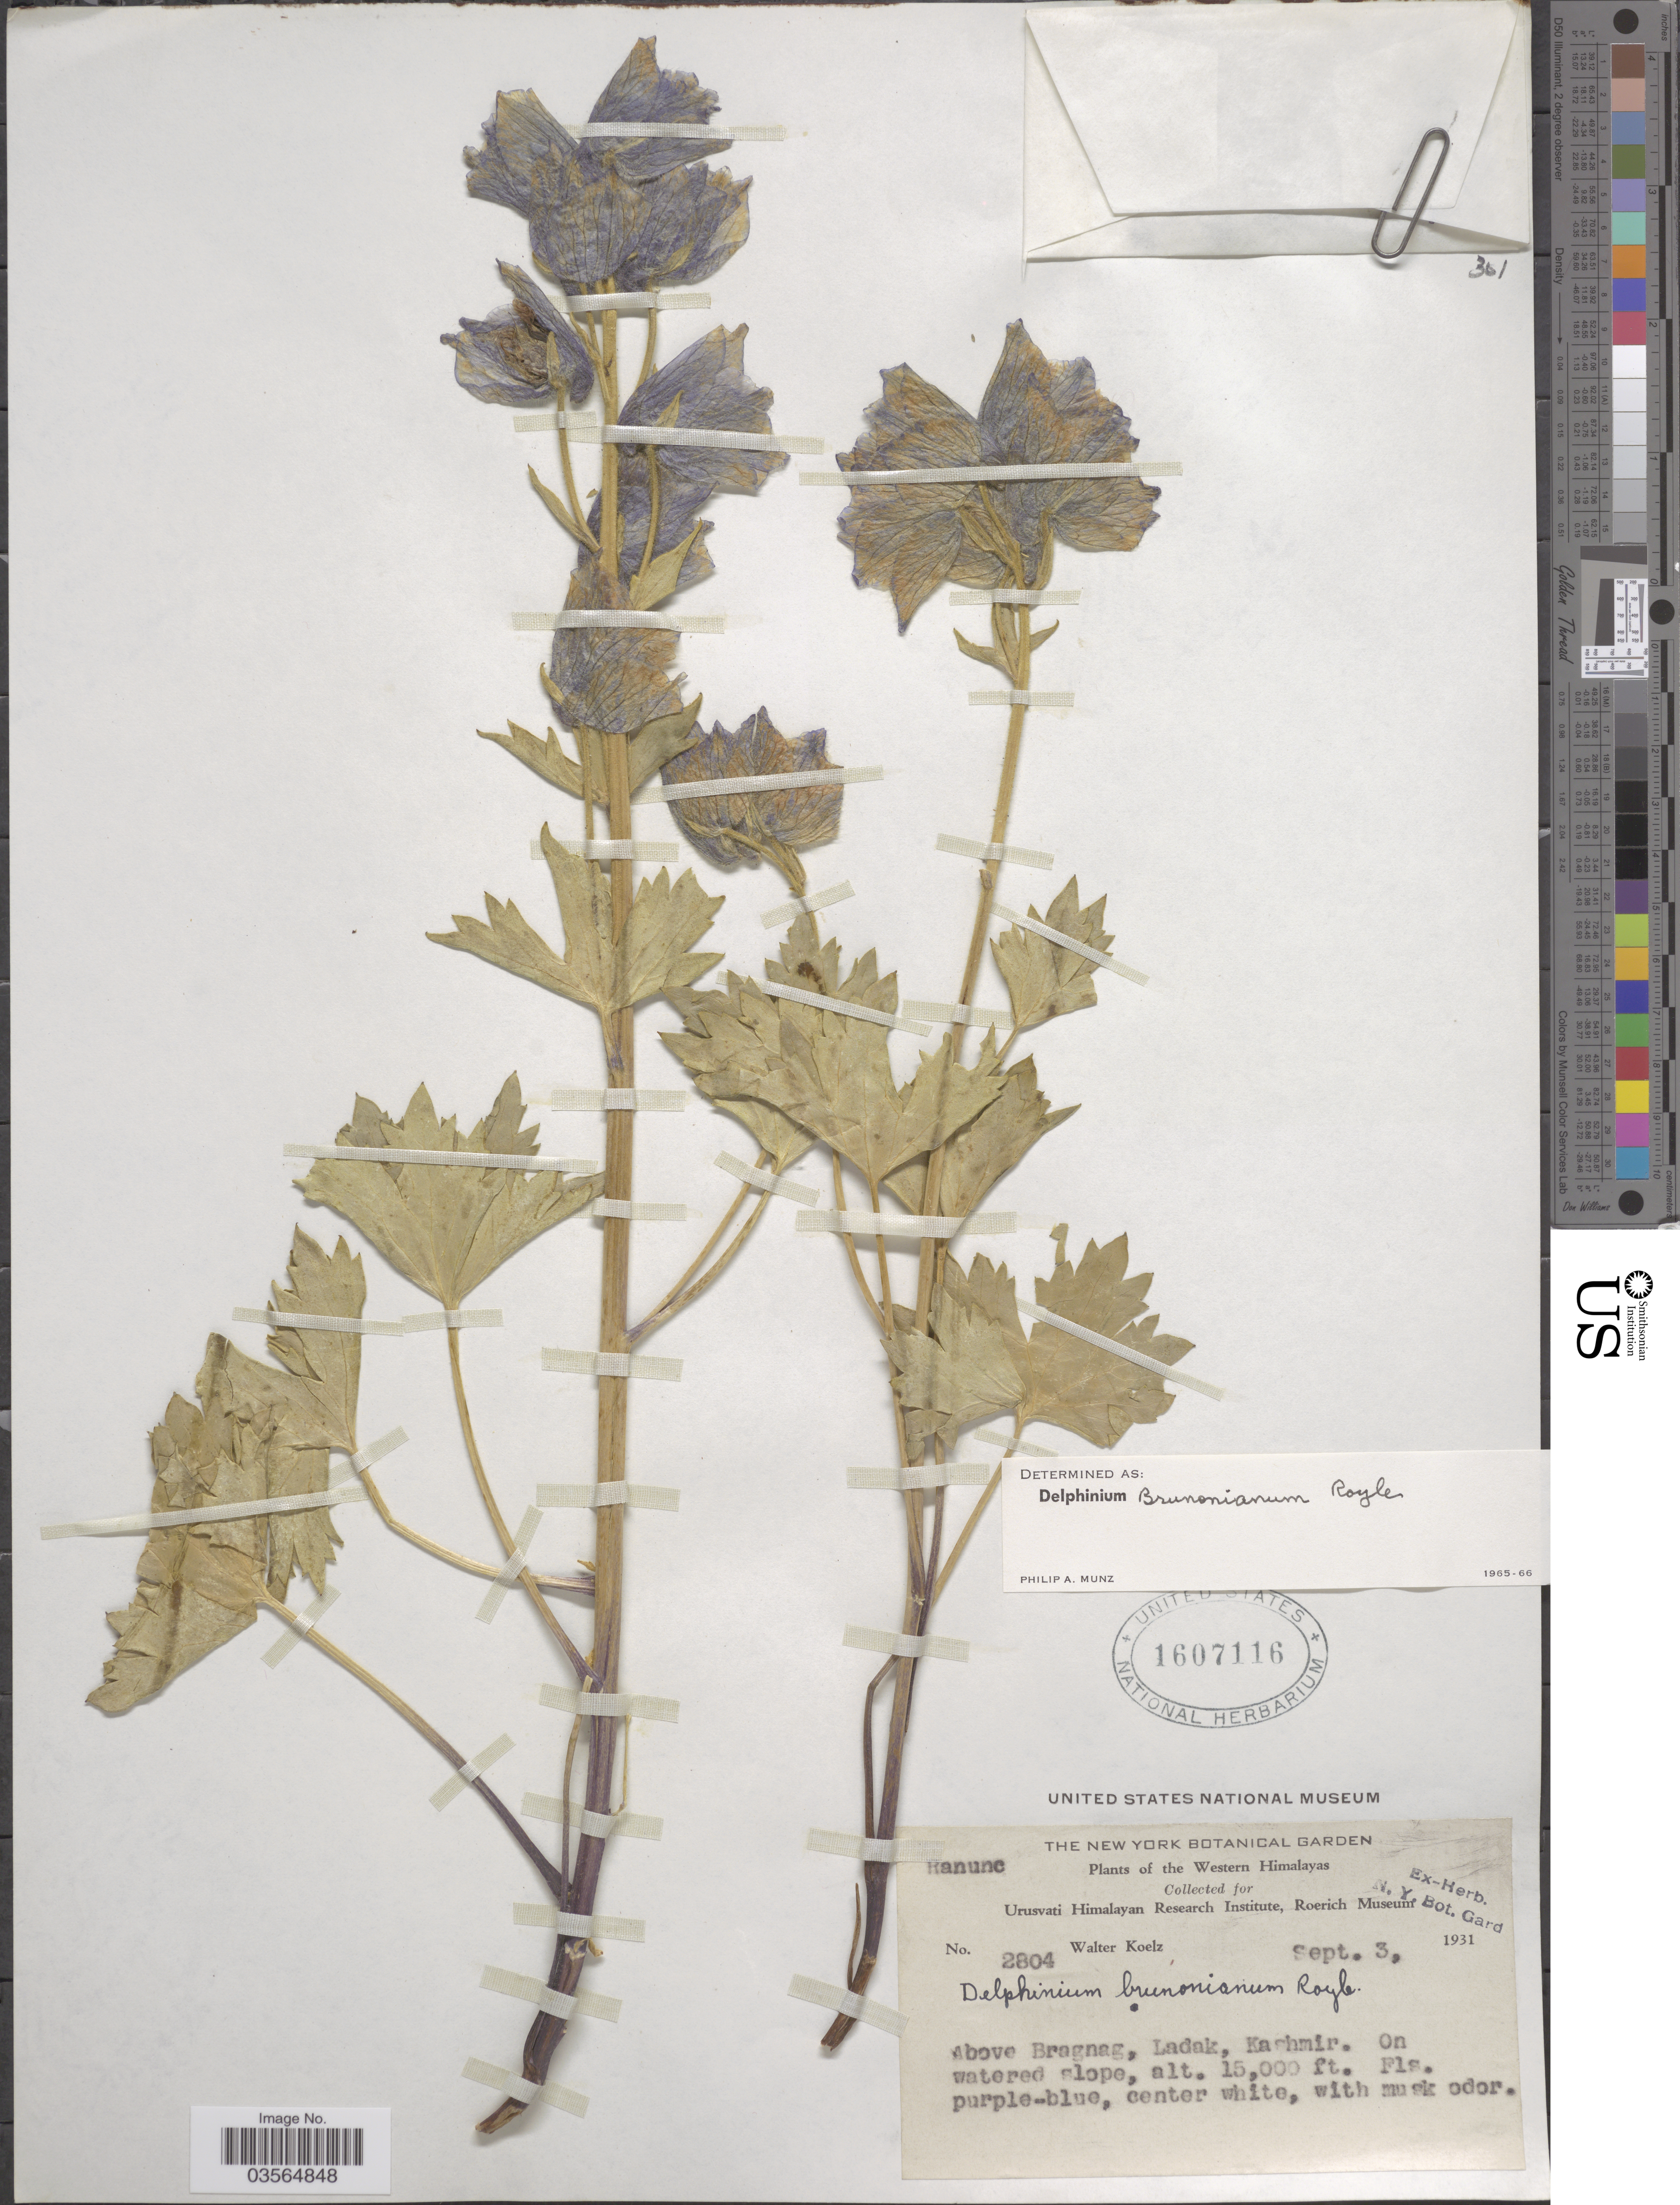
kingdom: Plantae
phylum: Tracheophyta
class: Magnoliopsida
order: Ranunculales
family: Ranunculaceae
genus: Delphinium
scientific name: Delphinium brunonianum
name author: Royle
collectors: W. N. Koelz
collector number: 2804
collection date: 1931-09-03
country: India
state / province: Ladakh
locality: Western Himalayas. Above Bragnag, Ladak, Kashmir. On watered slope.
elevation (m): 4572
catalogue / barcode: US 1607116